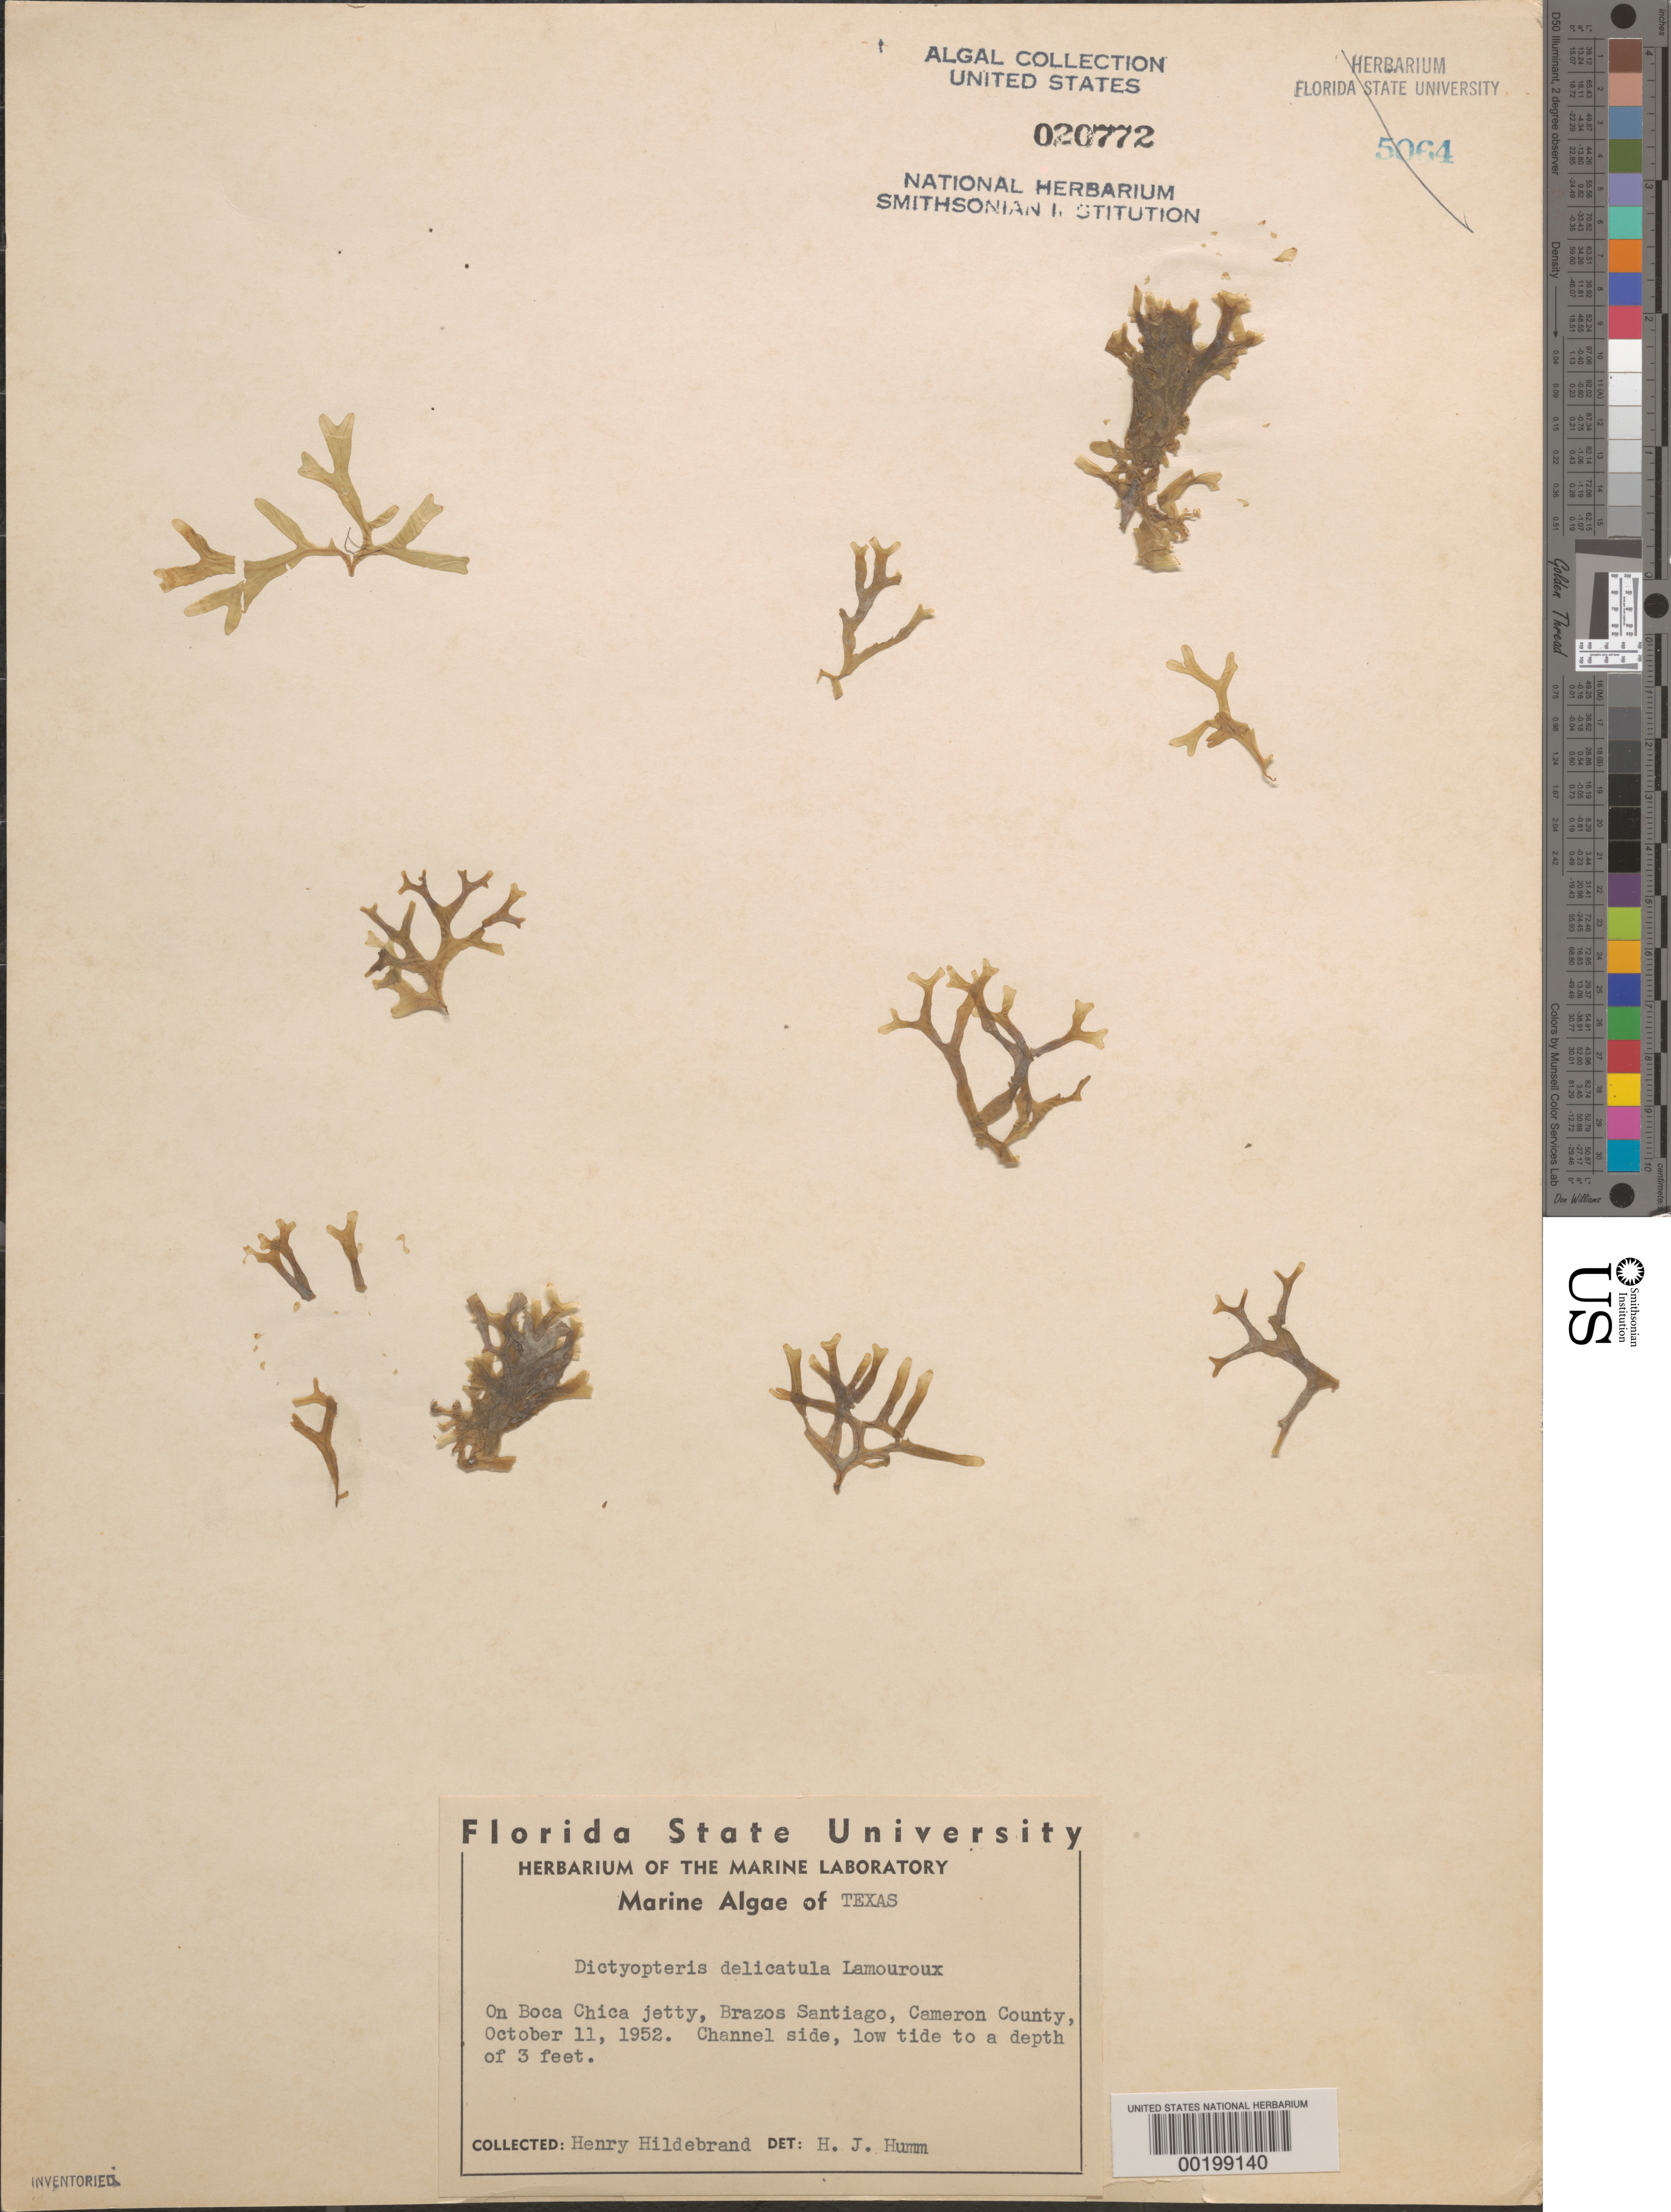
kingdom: Chromista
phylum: Ochrophyta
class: Phaeophyceae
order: Dictyotales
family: Dictyotaceae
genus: Dictyopteris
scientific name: Dictyopteris delicatula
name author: J.V.Lamouroux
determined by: Humm, Harold J.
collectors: H. Hildebrand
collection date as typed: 11 Oct 1952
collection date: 1952-10-11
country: United States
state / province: Texas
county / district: Cameron County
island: Brazos Island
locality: Boca Chica jetty, Brazos Santiago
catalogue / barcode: US 20772